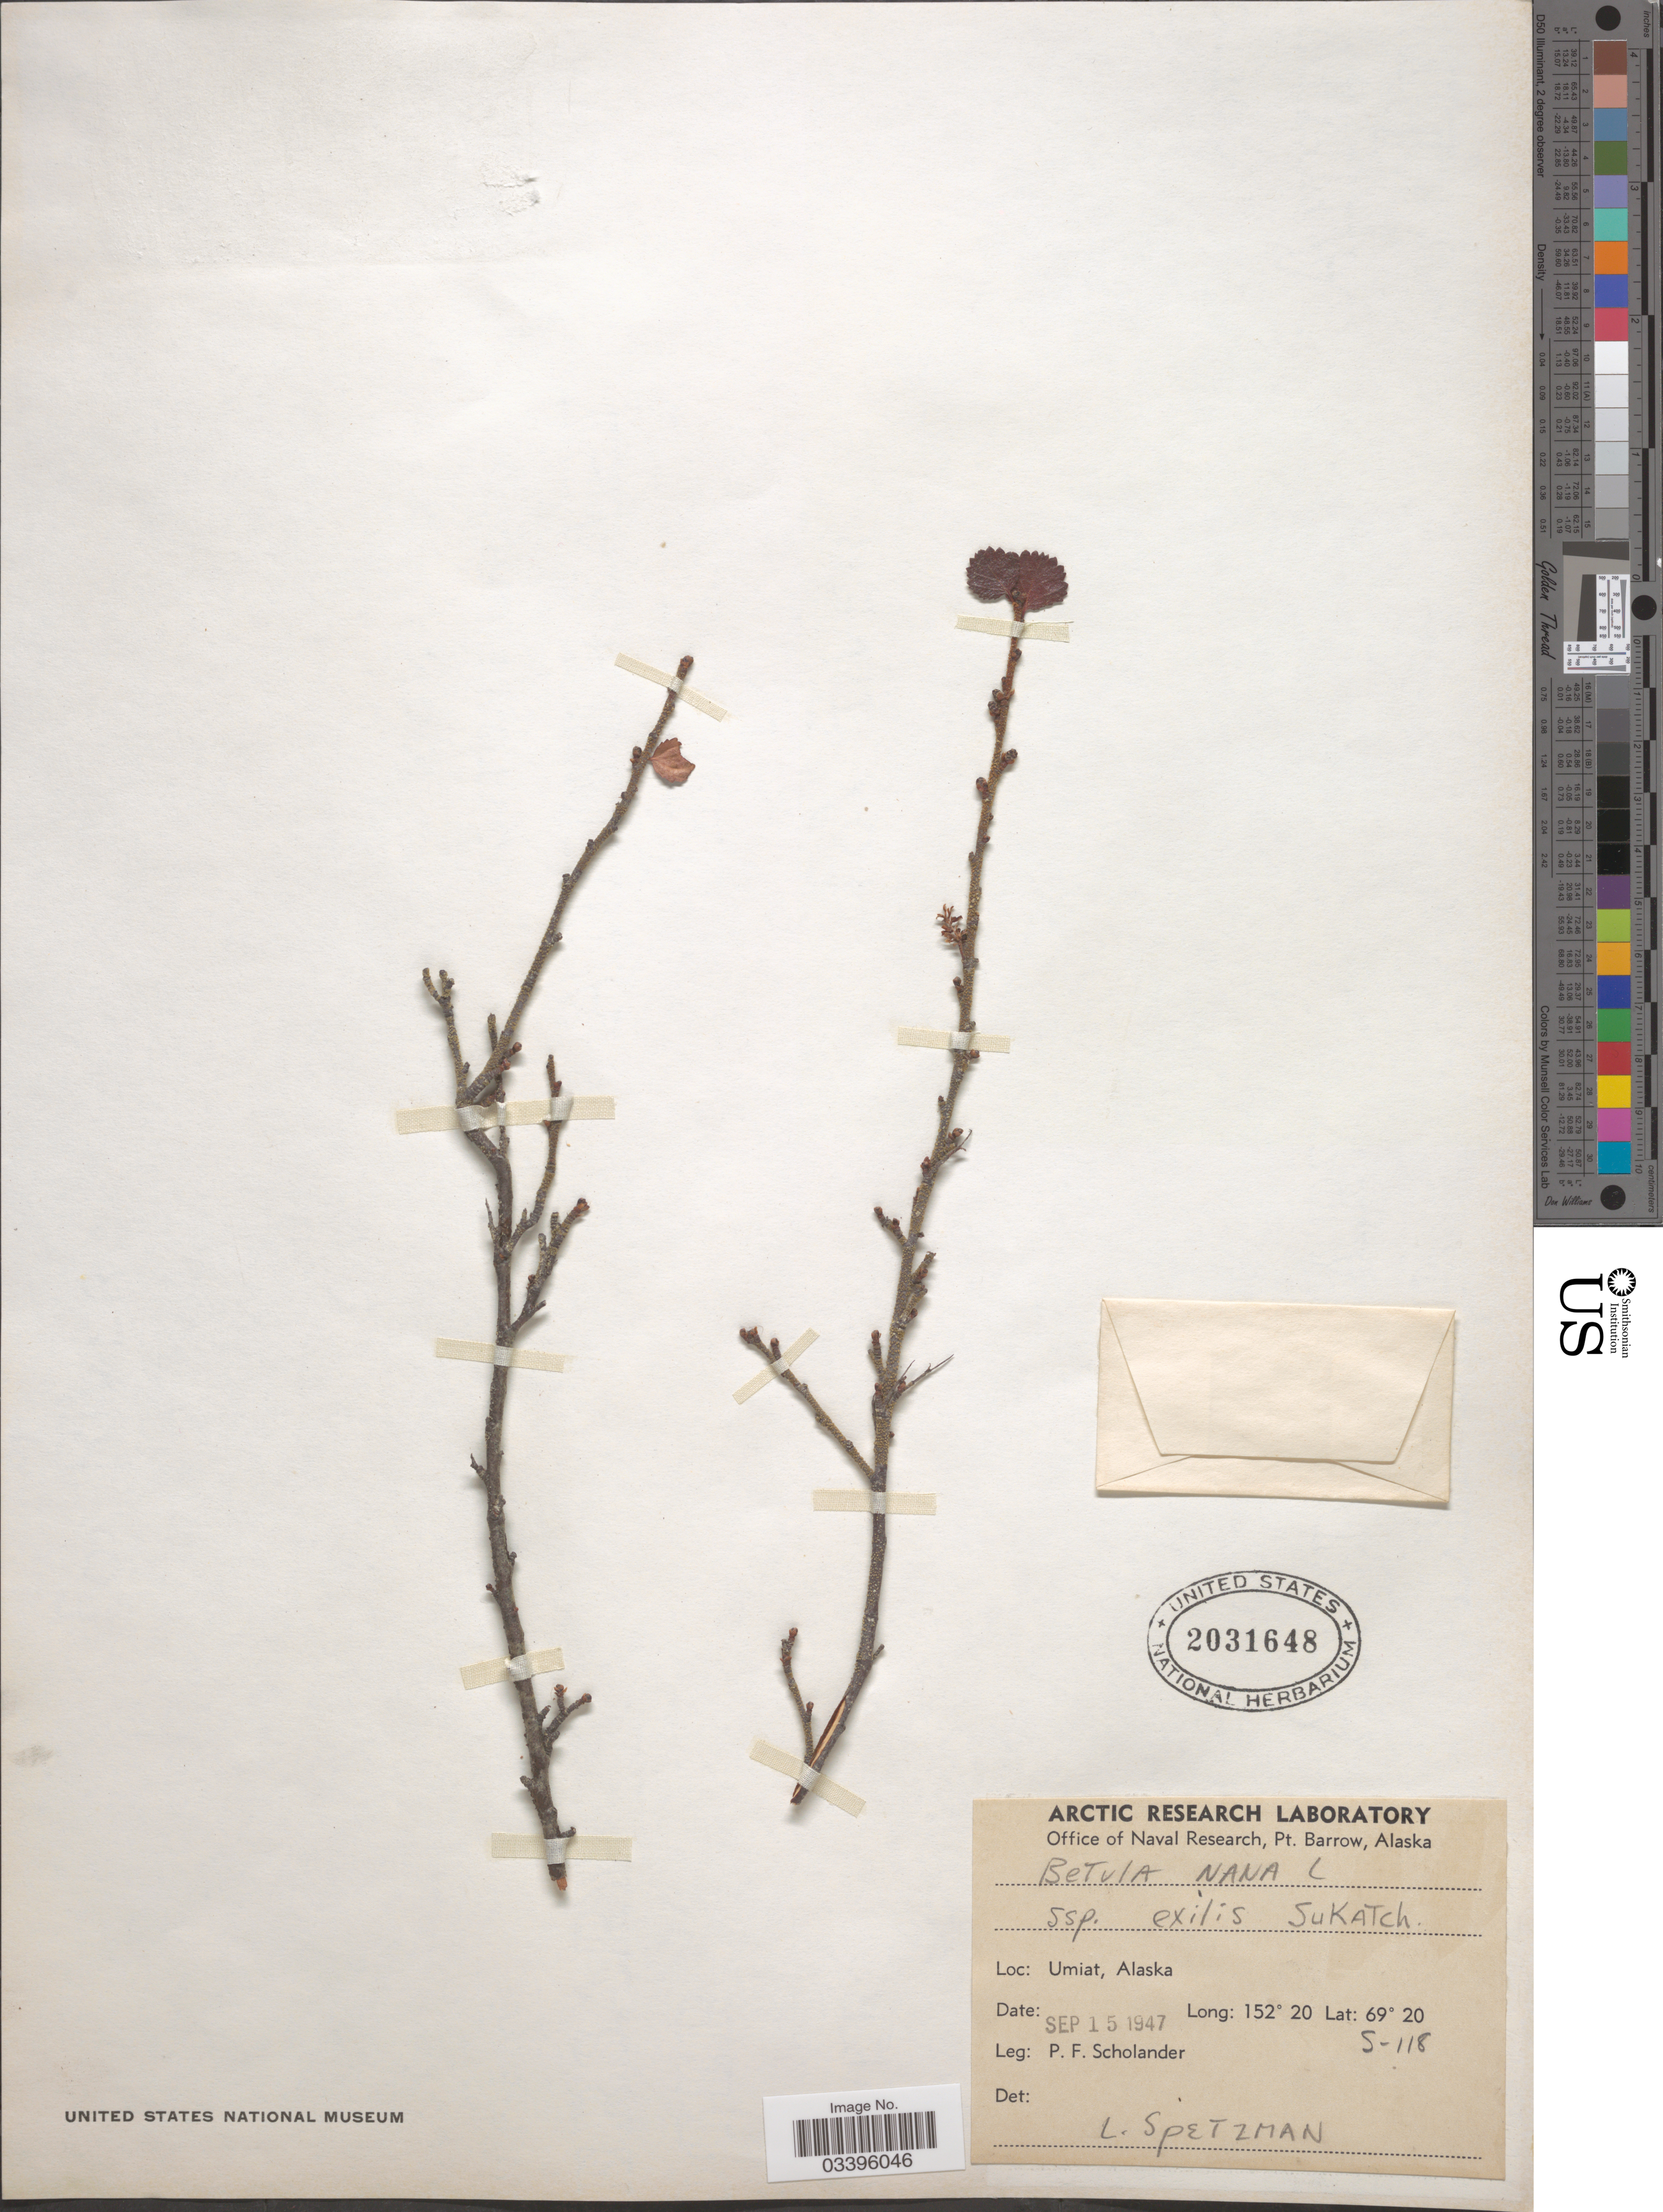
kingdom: Plantae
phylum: Tracheophyta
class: Magnoliopsida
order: Fagales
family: Betulaceae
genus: Betula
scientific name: Betula nana subsp. exilis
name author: L.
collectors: P. Scholander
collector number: S-118?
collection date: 1947-09-15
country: United States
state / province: Alaska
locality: Umiat.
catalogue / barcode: US 2031648